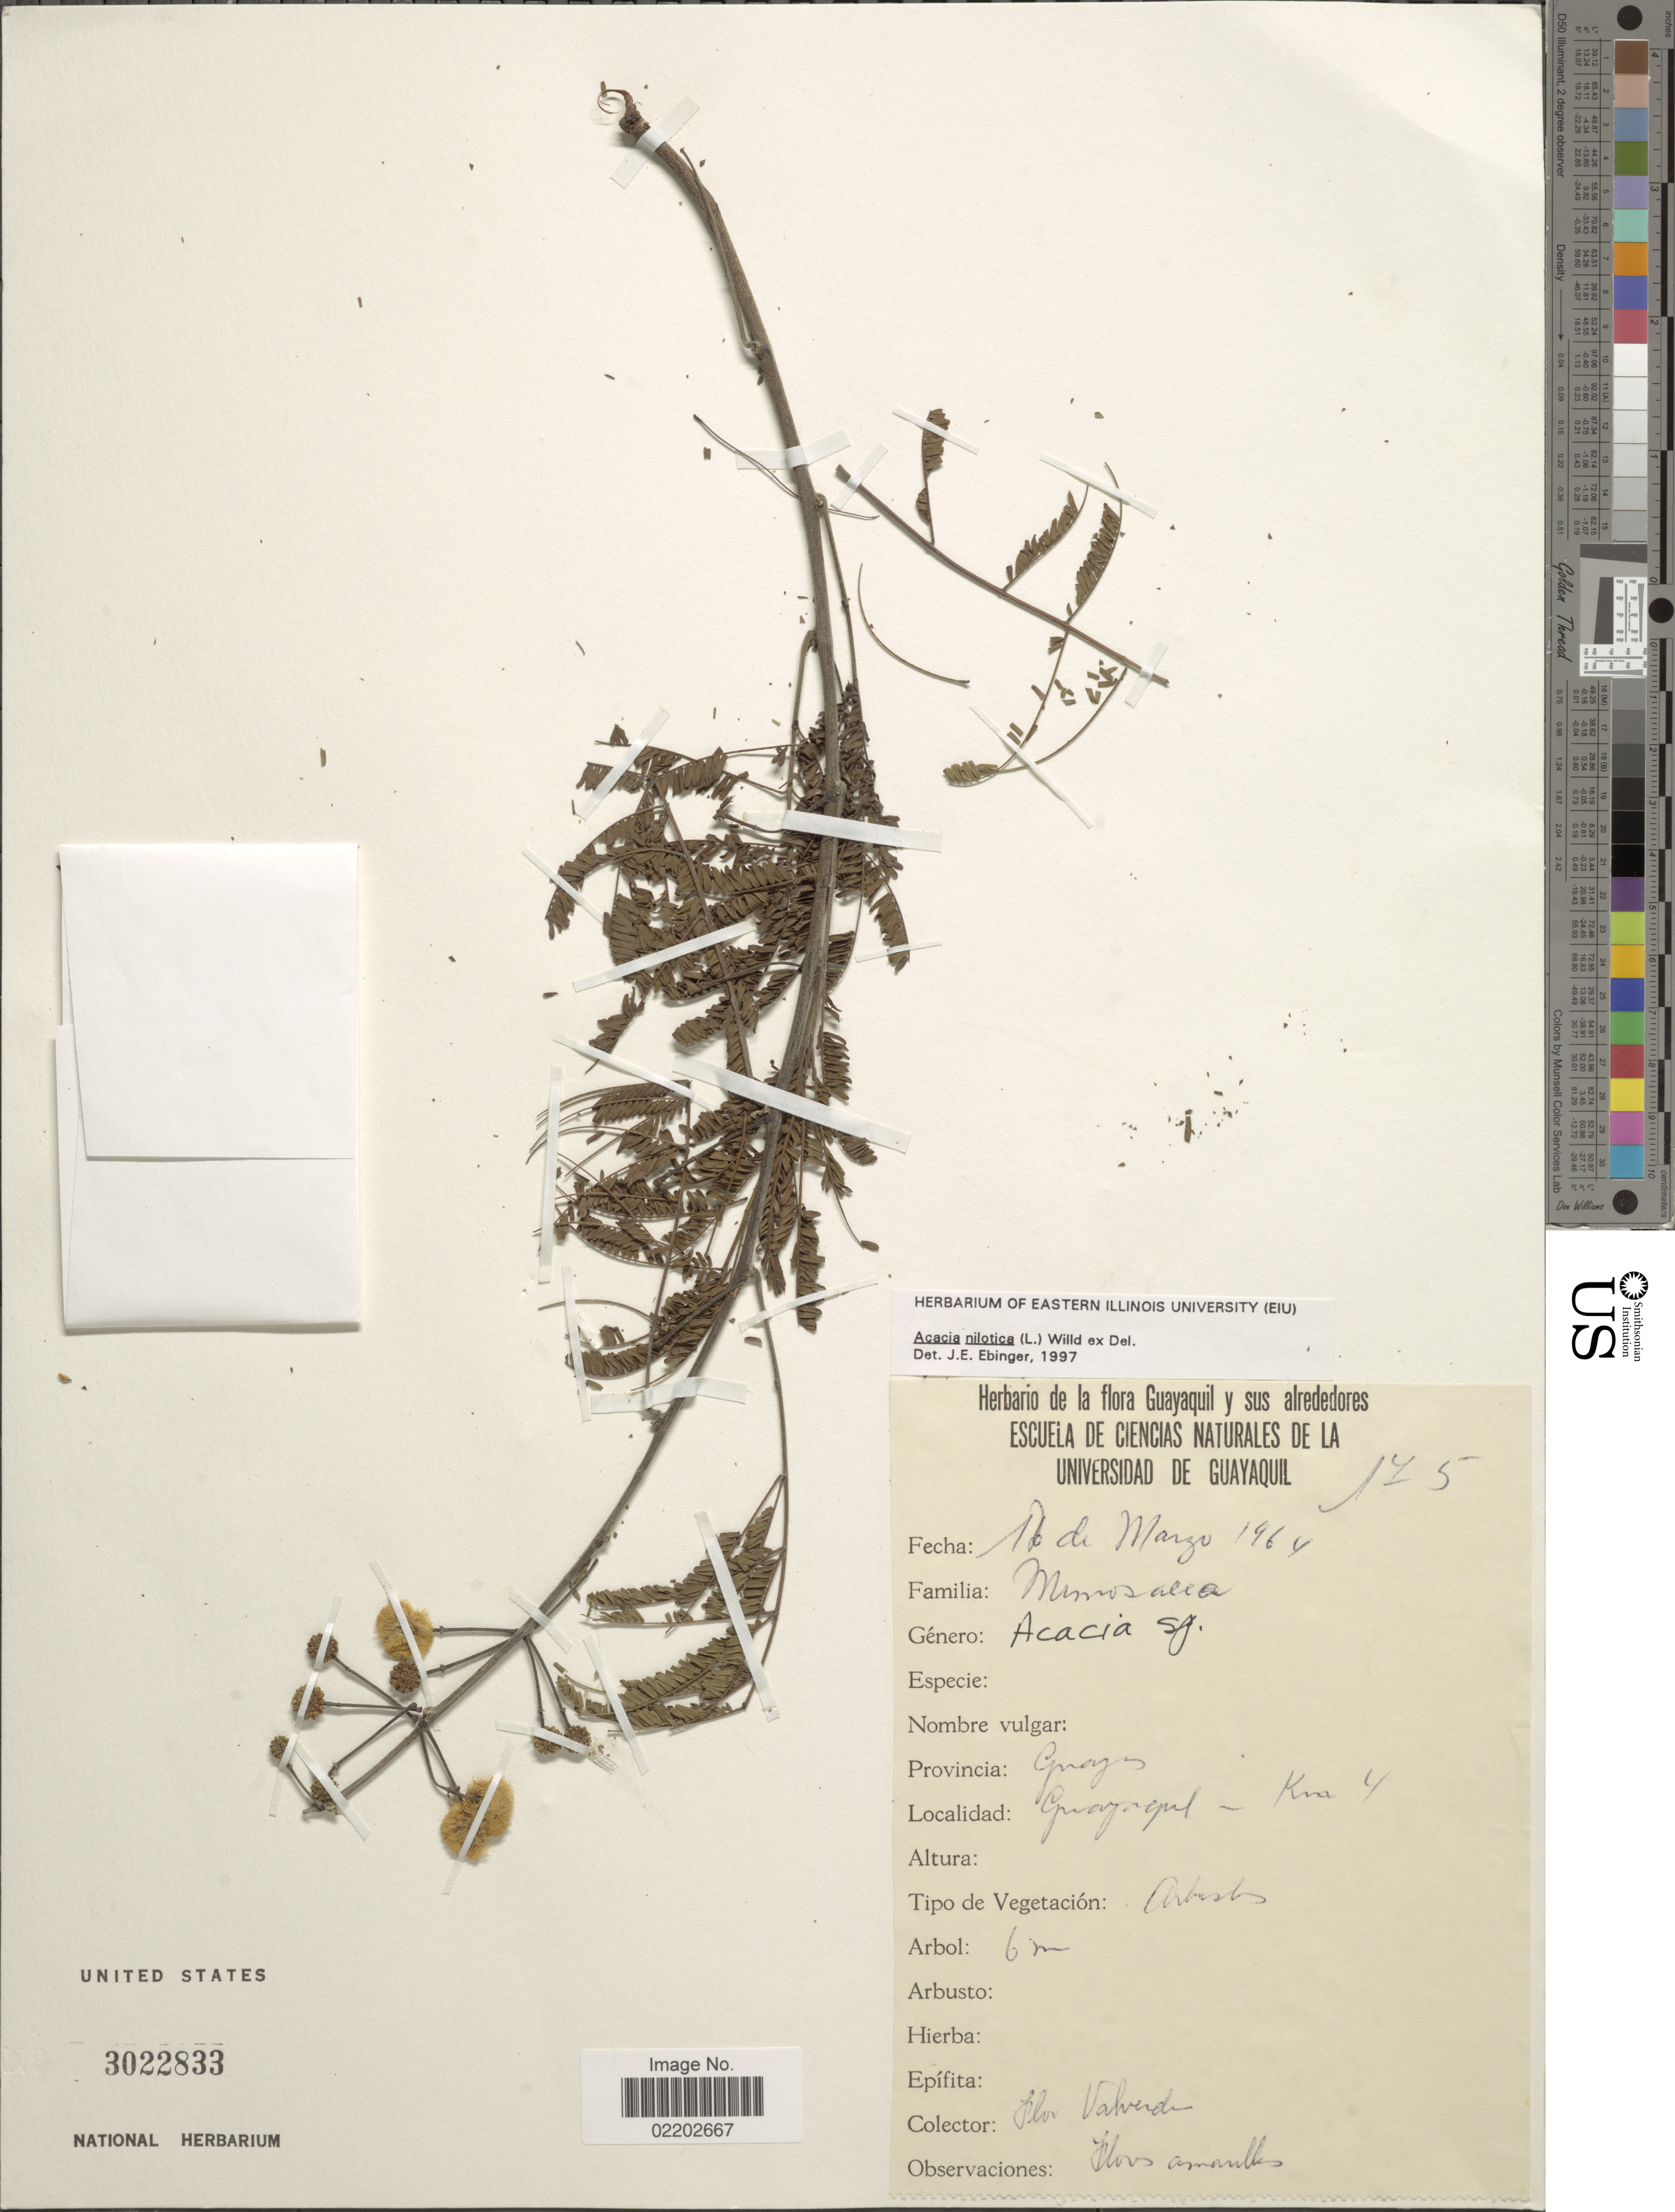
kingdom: Plantae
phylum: Tracheophyta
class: Magnoliopsida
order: Fabales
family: Fabaceae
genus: Vachellia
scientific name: Vachellia nilotica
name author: (L.) P.J.H. Hurter & Mabb.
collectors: F. M. Valverde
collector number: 175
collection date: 1964-03-16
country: Ecuador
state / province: Guayas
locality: Provincia: Guayas, Gauyaquil - km 4.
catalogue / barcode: US 3022833